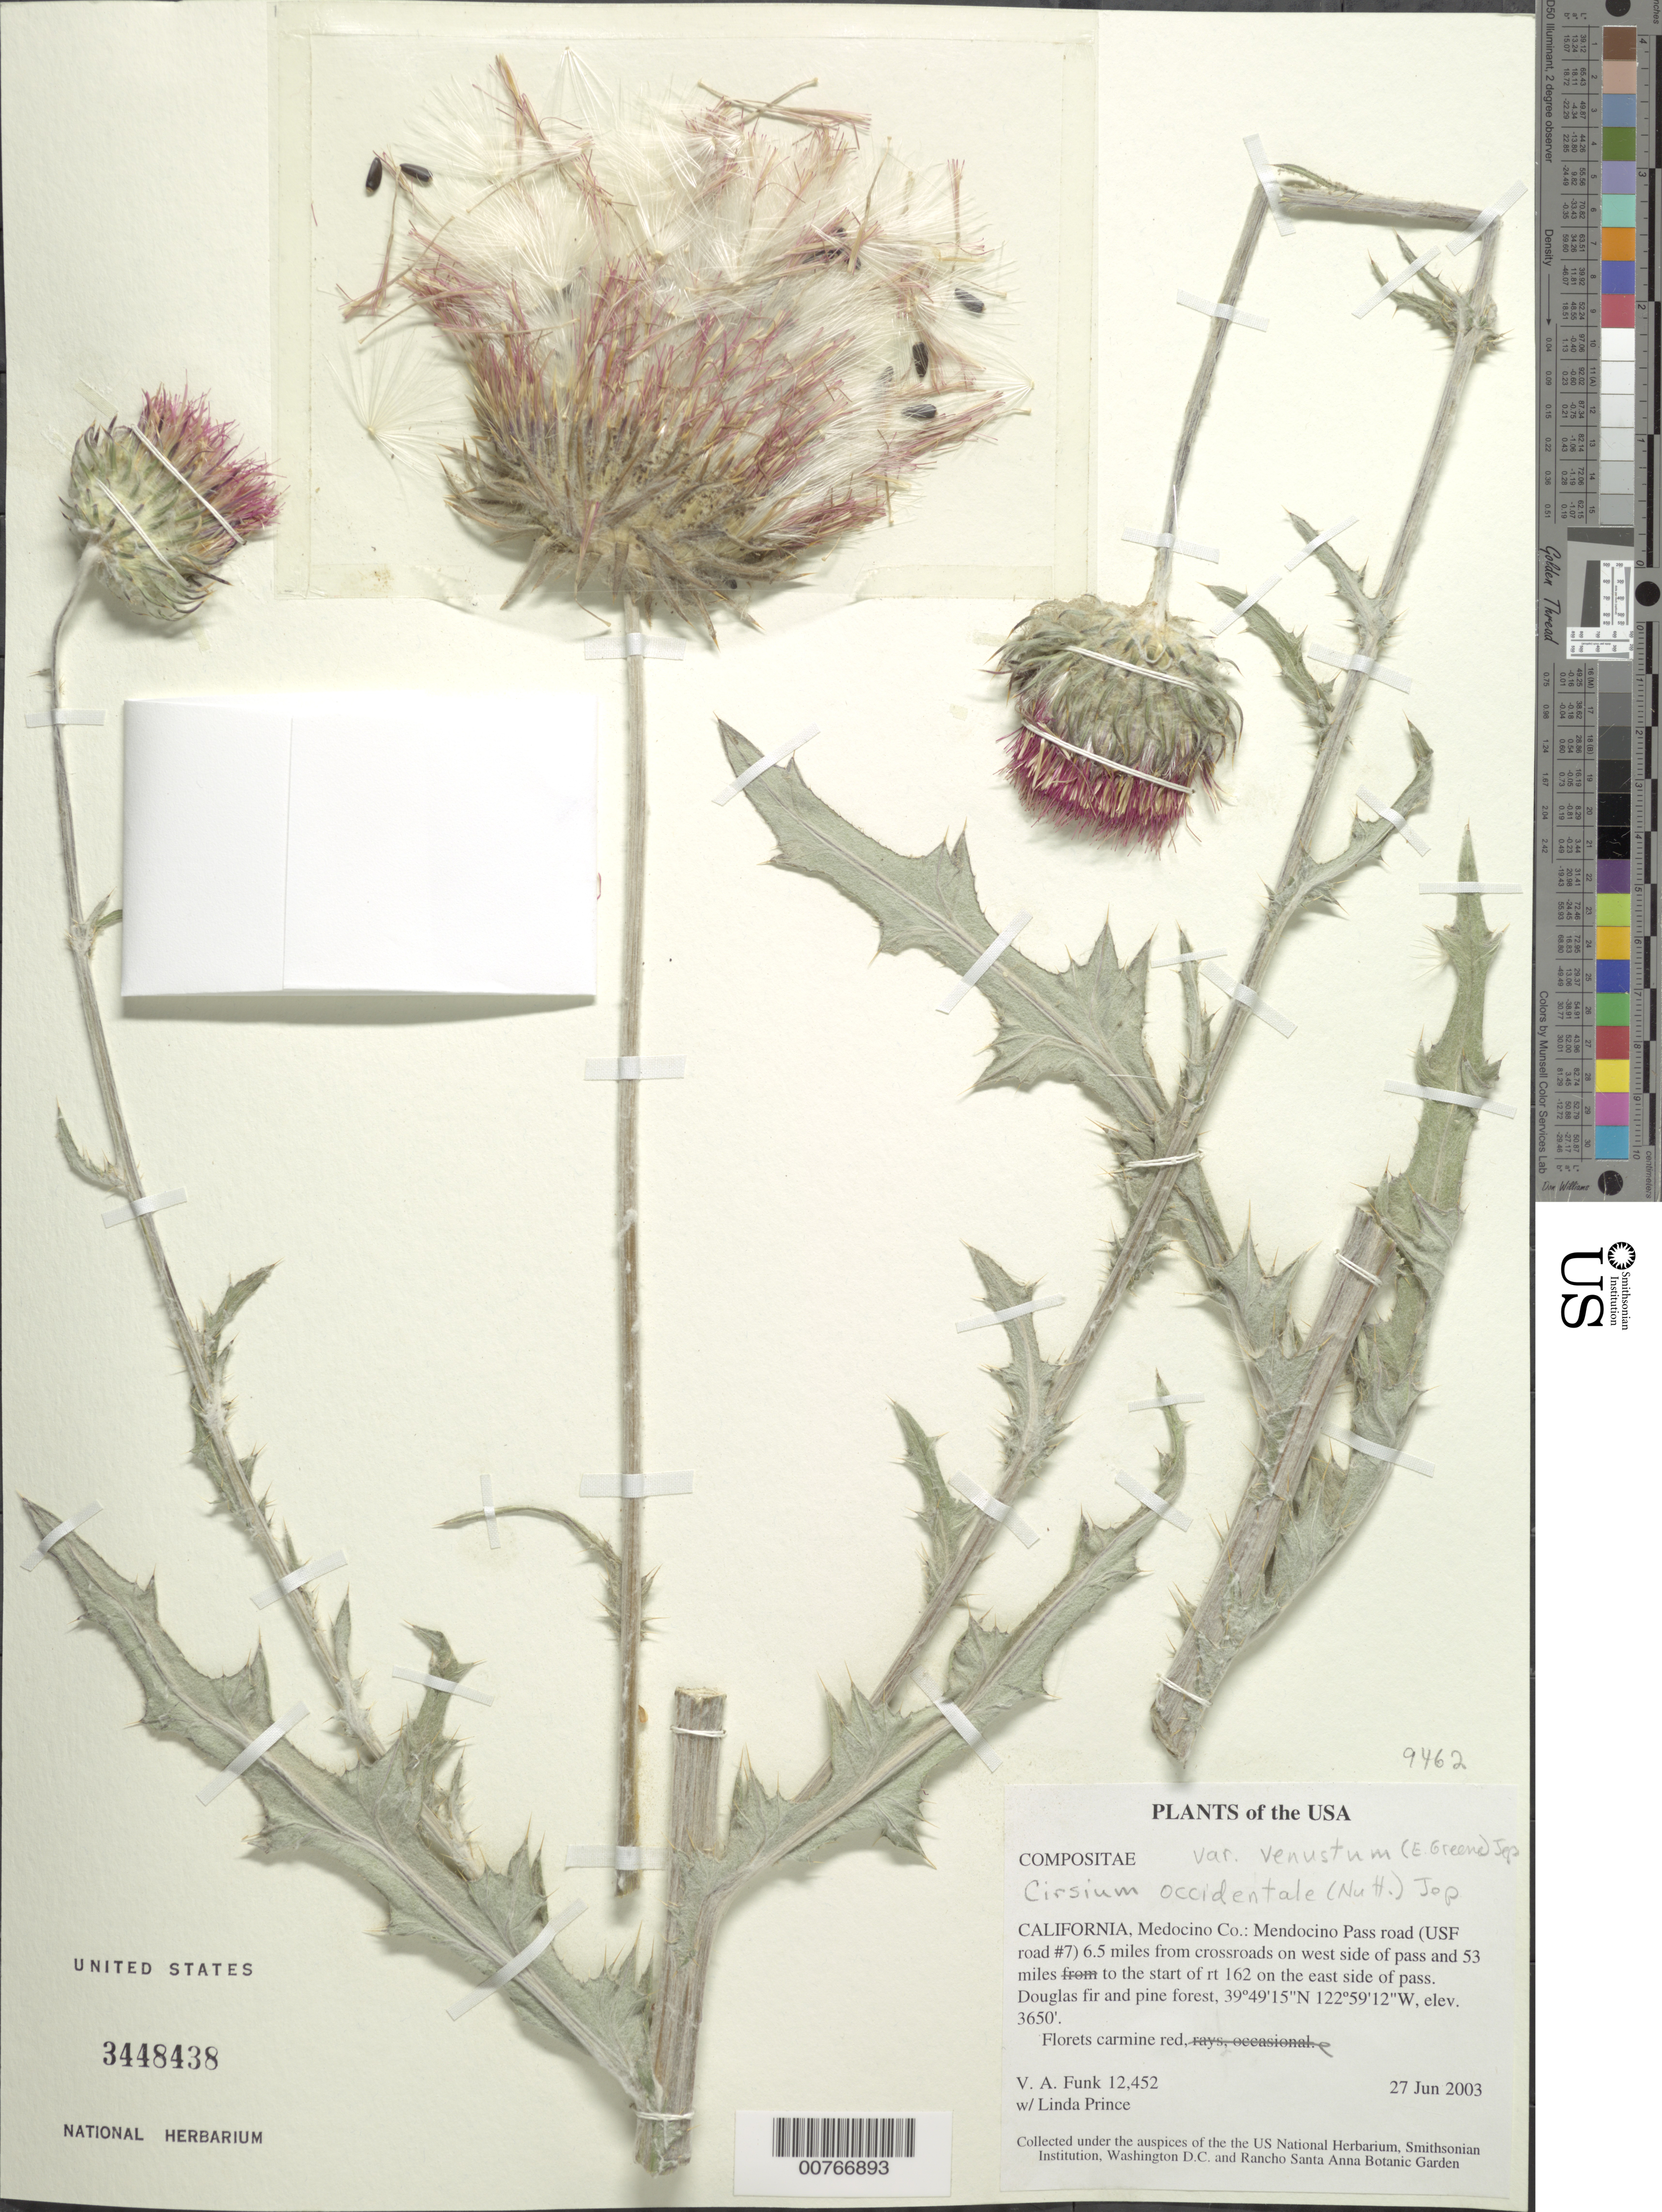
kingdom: Plantae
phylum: Tracheophyta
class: Magnoliopsida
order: Asterales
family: Asteraceae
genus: Cirsium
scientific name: Cirsium occidentale var. venustum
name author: (Greene) Jeps.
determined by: Funk, Vicki A., (BOT), Smithsonian Institution - National Museum of Natural History (UNITED STATES)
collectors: V. Funk & L. M. Prince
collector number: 12452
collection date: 2003-06-27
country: United States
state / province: California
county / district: Mendocino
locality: Mendocino pass road (USF road #7) 6.5 miles from crossroads on west side of pass and 53 miles to start of rt 162 on the east side of pass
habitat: Douglas fir and pine forest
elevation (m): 1113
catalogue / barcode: US 3448438